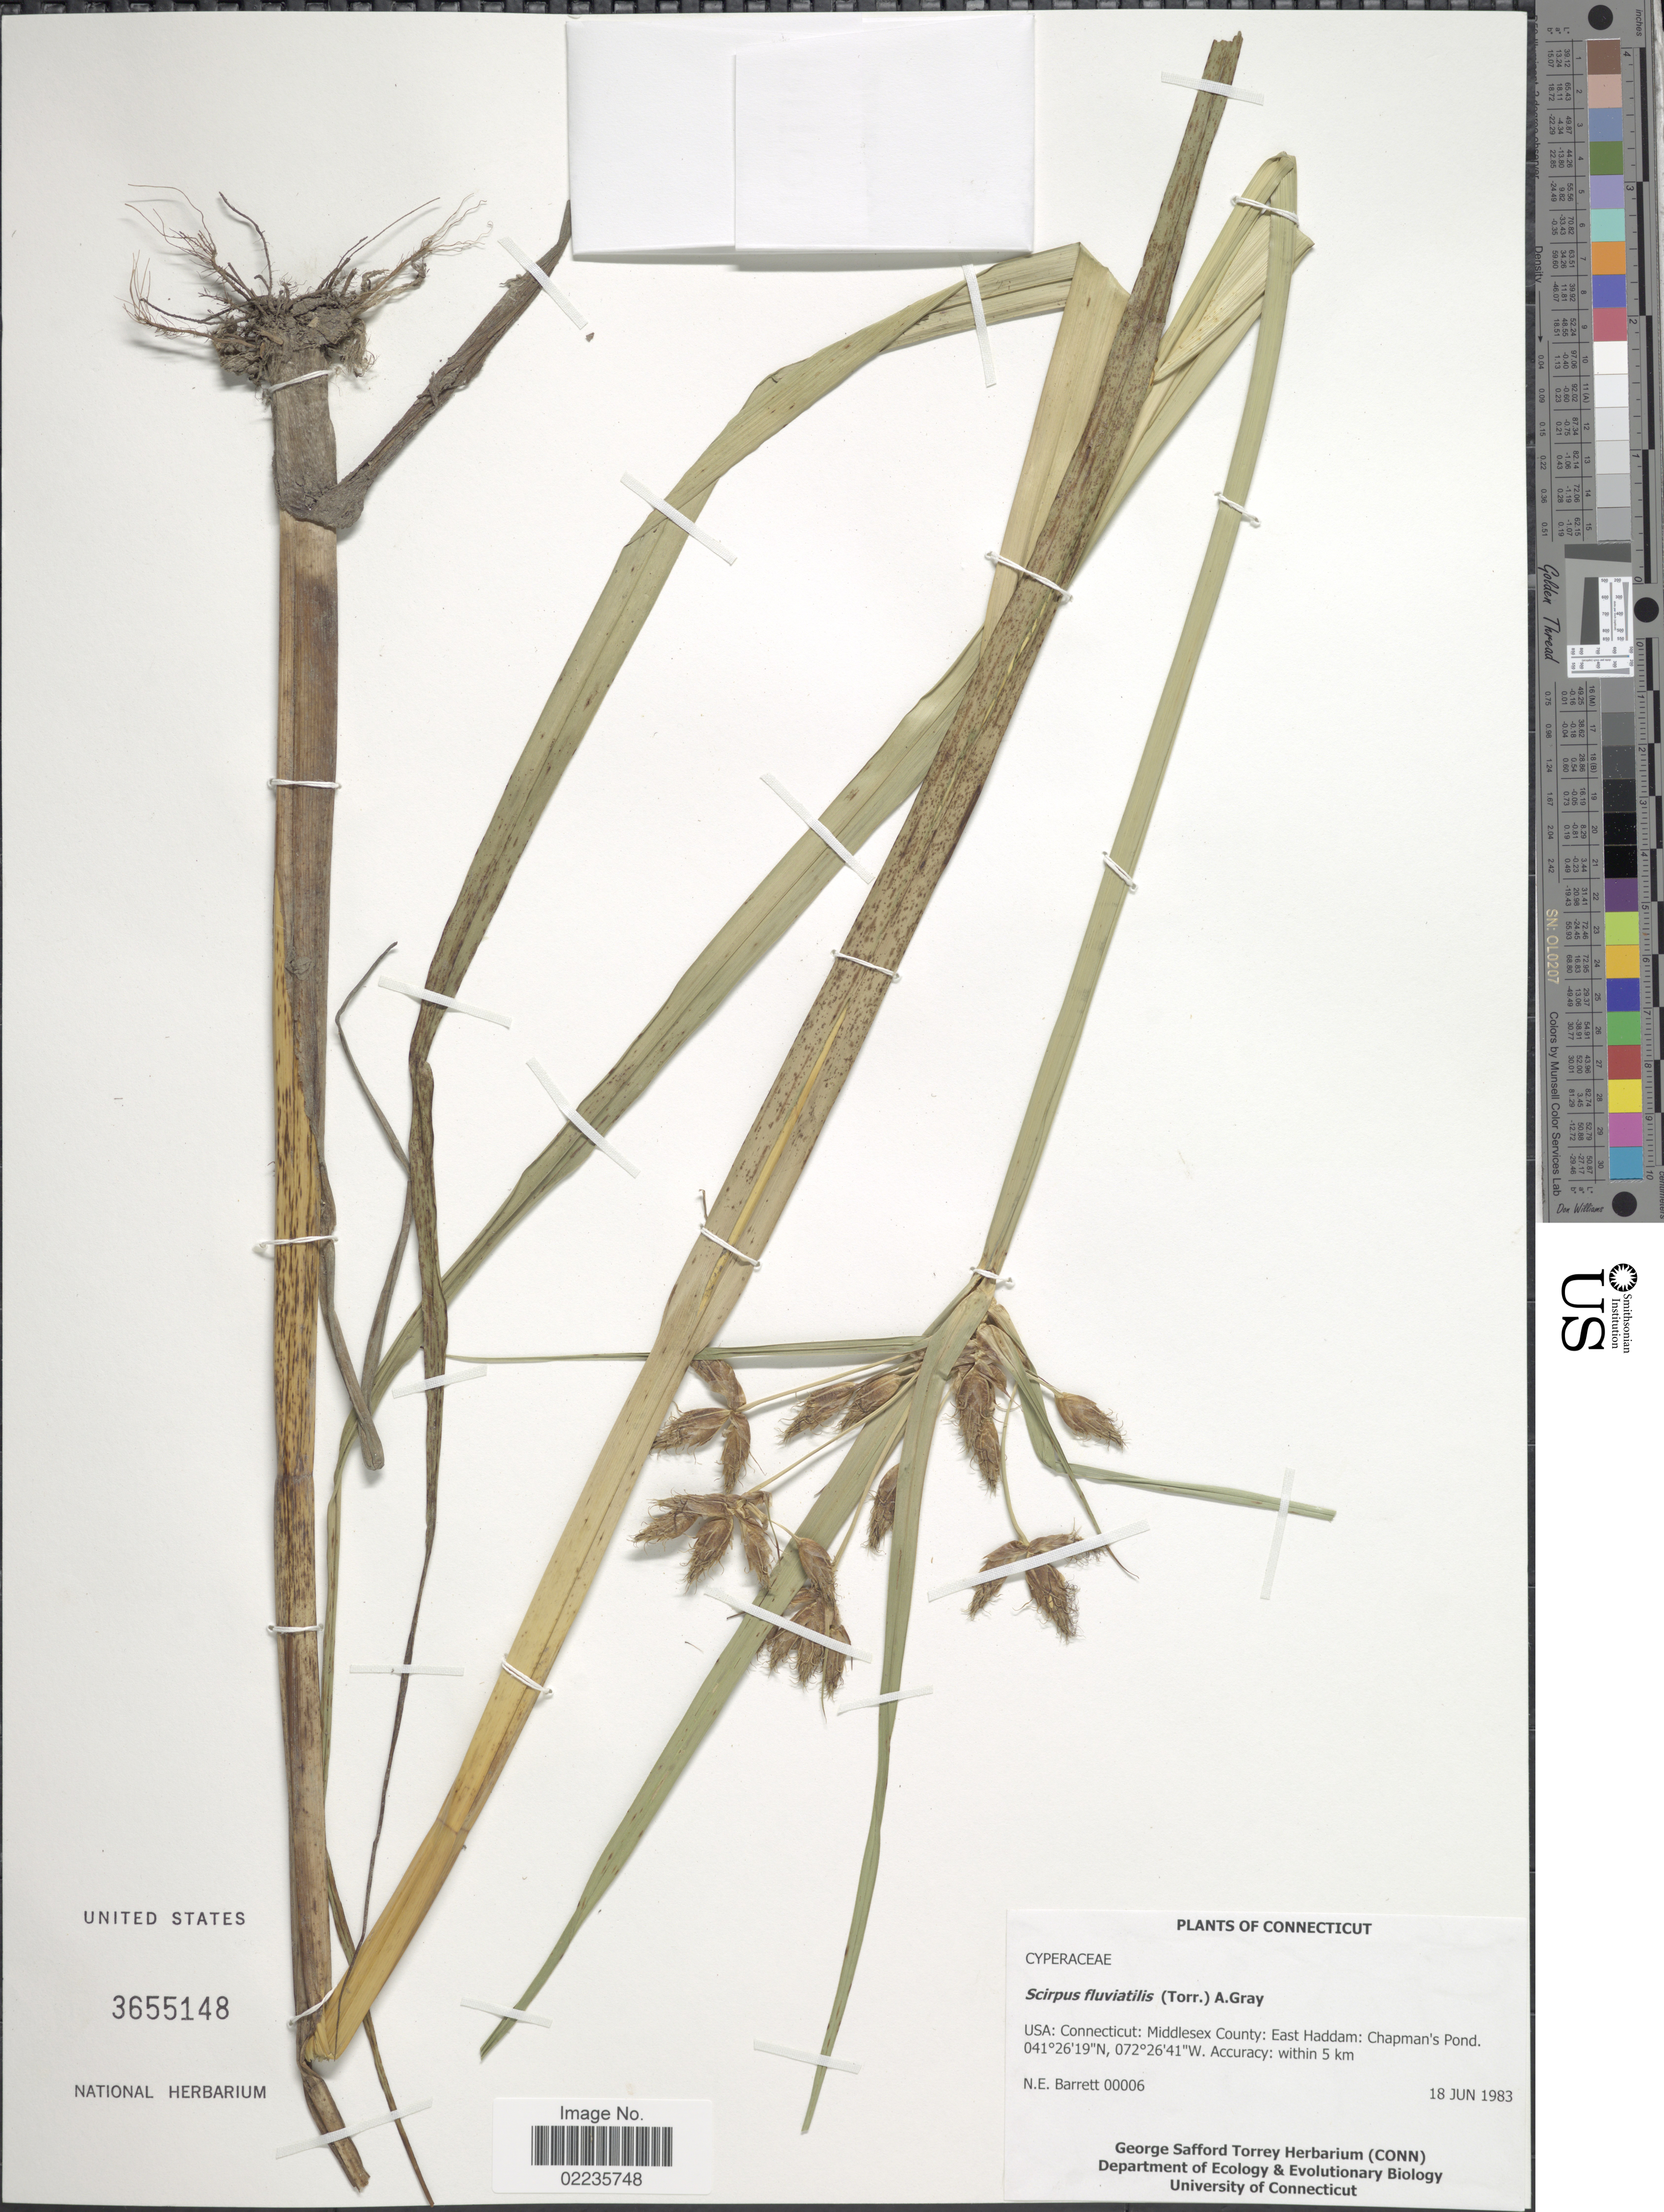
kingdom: Plantae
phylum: Tracheophyta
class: Liliopsida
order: Poales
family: Cyperaceae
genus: Bolboschoenus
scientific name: Bolboschoenus fluviatilis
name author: (Torr.) Soják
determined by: Strong, M. T., (US), Smithsonian Institution - National Museum of Natural History (UNITED STATES)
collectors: N. Barrett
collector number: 00006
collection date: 1983-06-18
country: United States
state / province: Connecticut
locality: Middlesex County: East Haddam: Chapman's Pond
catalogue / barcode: US 3655148